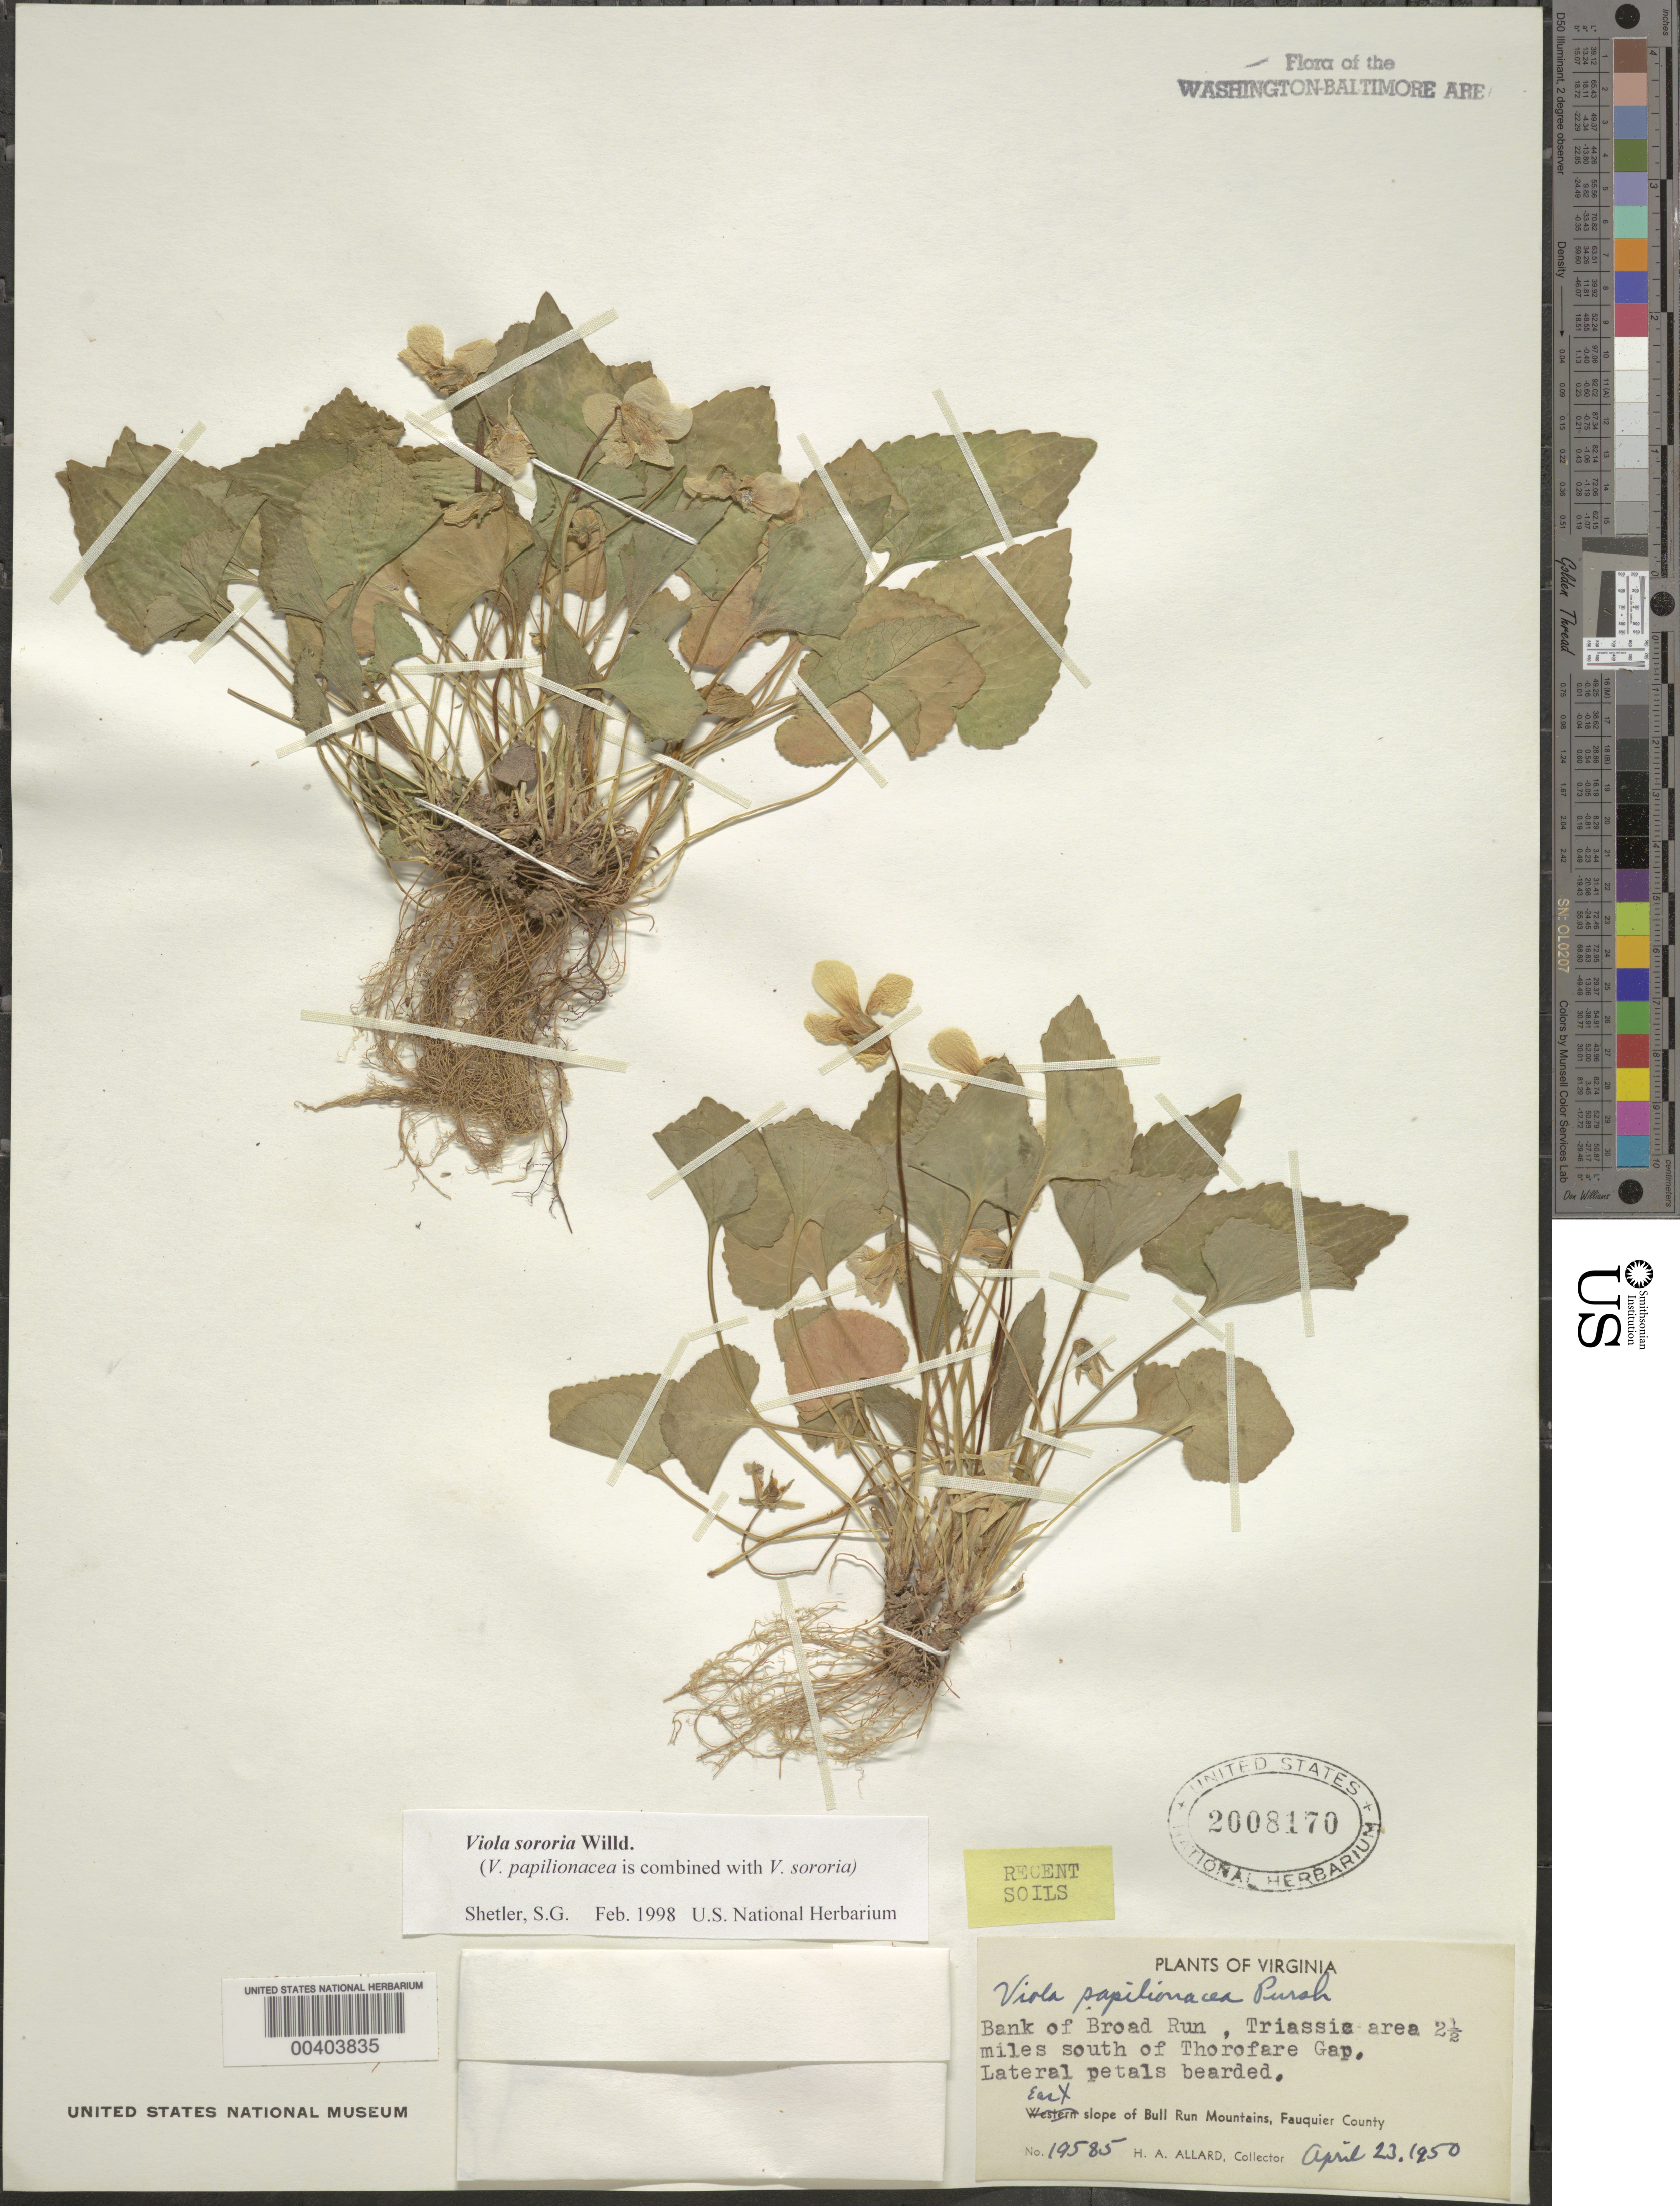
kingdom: Plantae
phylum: Tracheophyta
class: Magnoliopsida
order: Malpighiales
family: Violaceae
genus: Viola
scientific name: Viola sororia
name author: Willd.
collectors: H. A. Allard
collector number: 19585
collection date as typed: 23 Apr 1950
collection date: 1950-04-23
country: United States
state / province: Virginia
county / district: Fauquier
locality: Broad Run, south of Thorofare Gap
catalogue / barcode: US 2008170